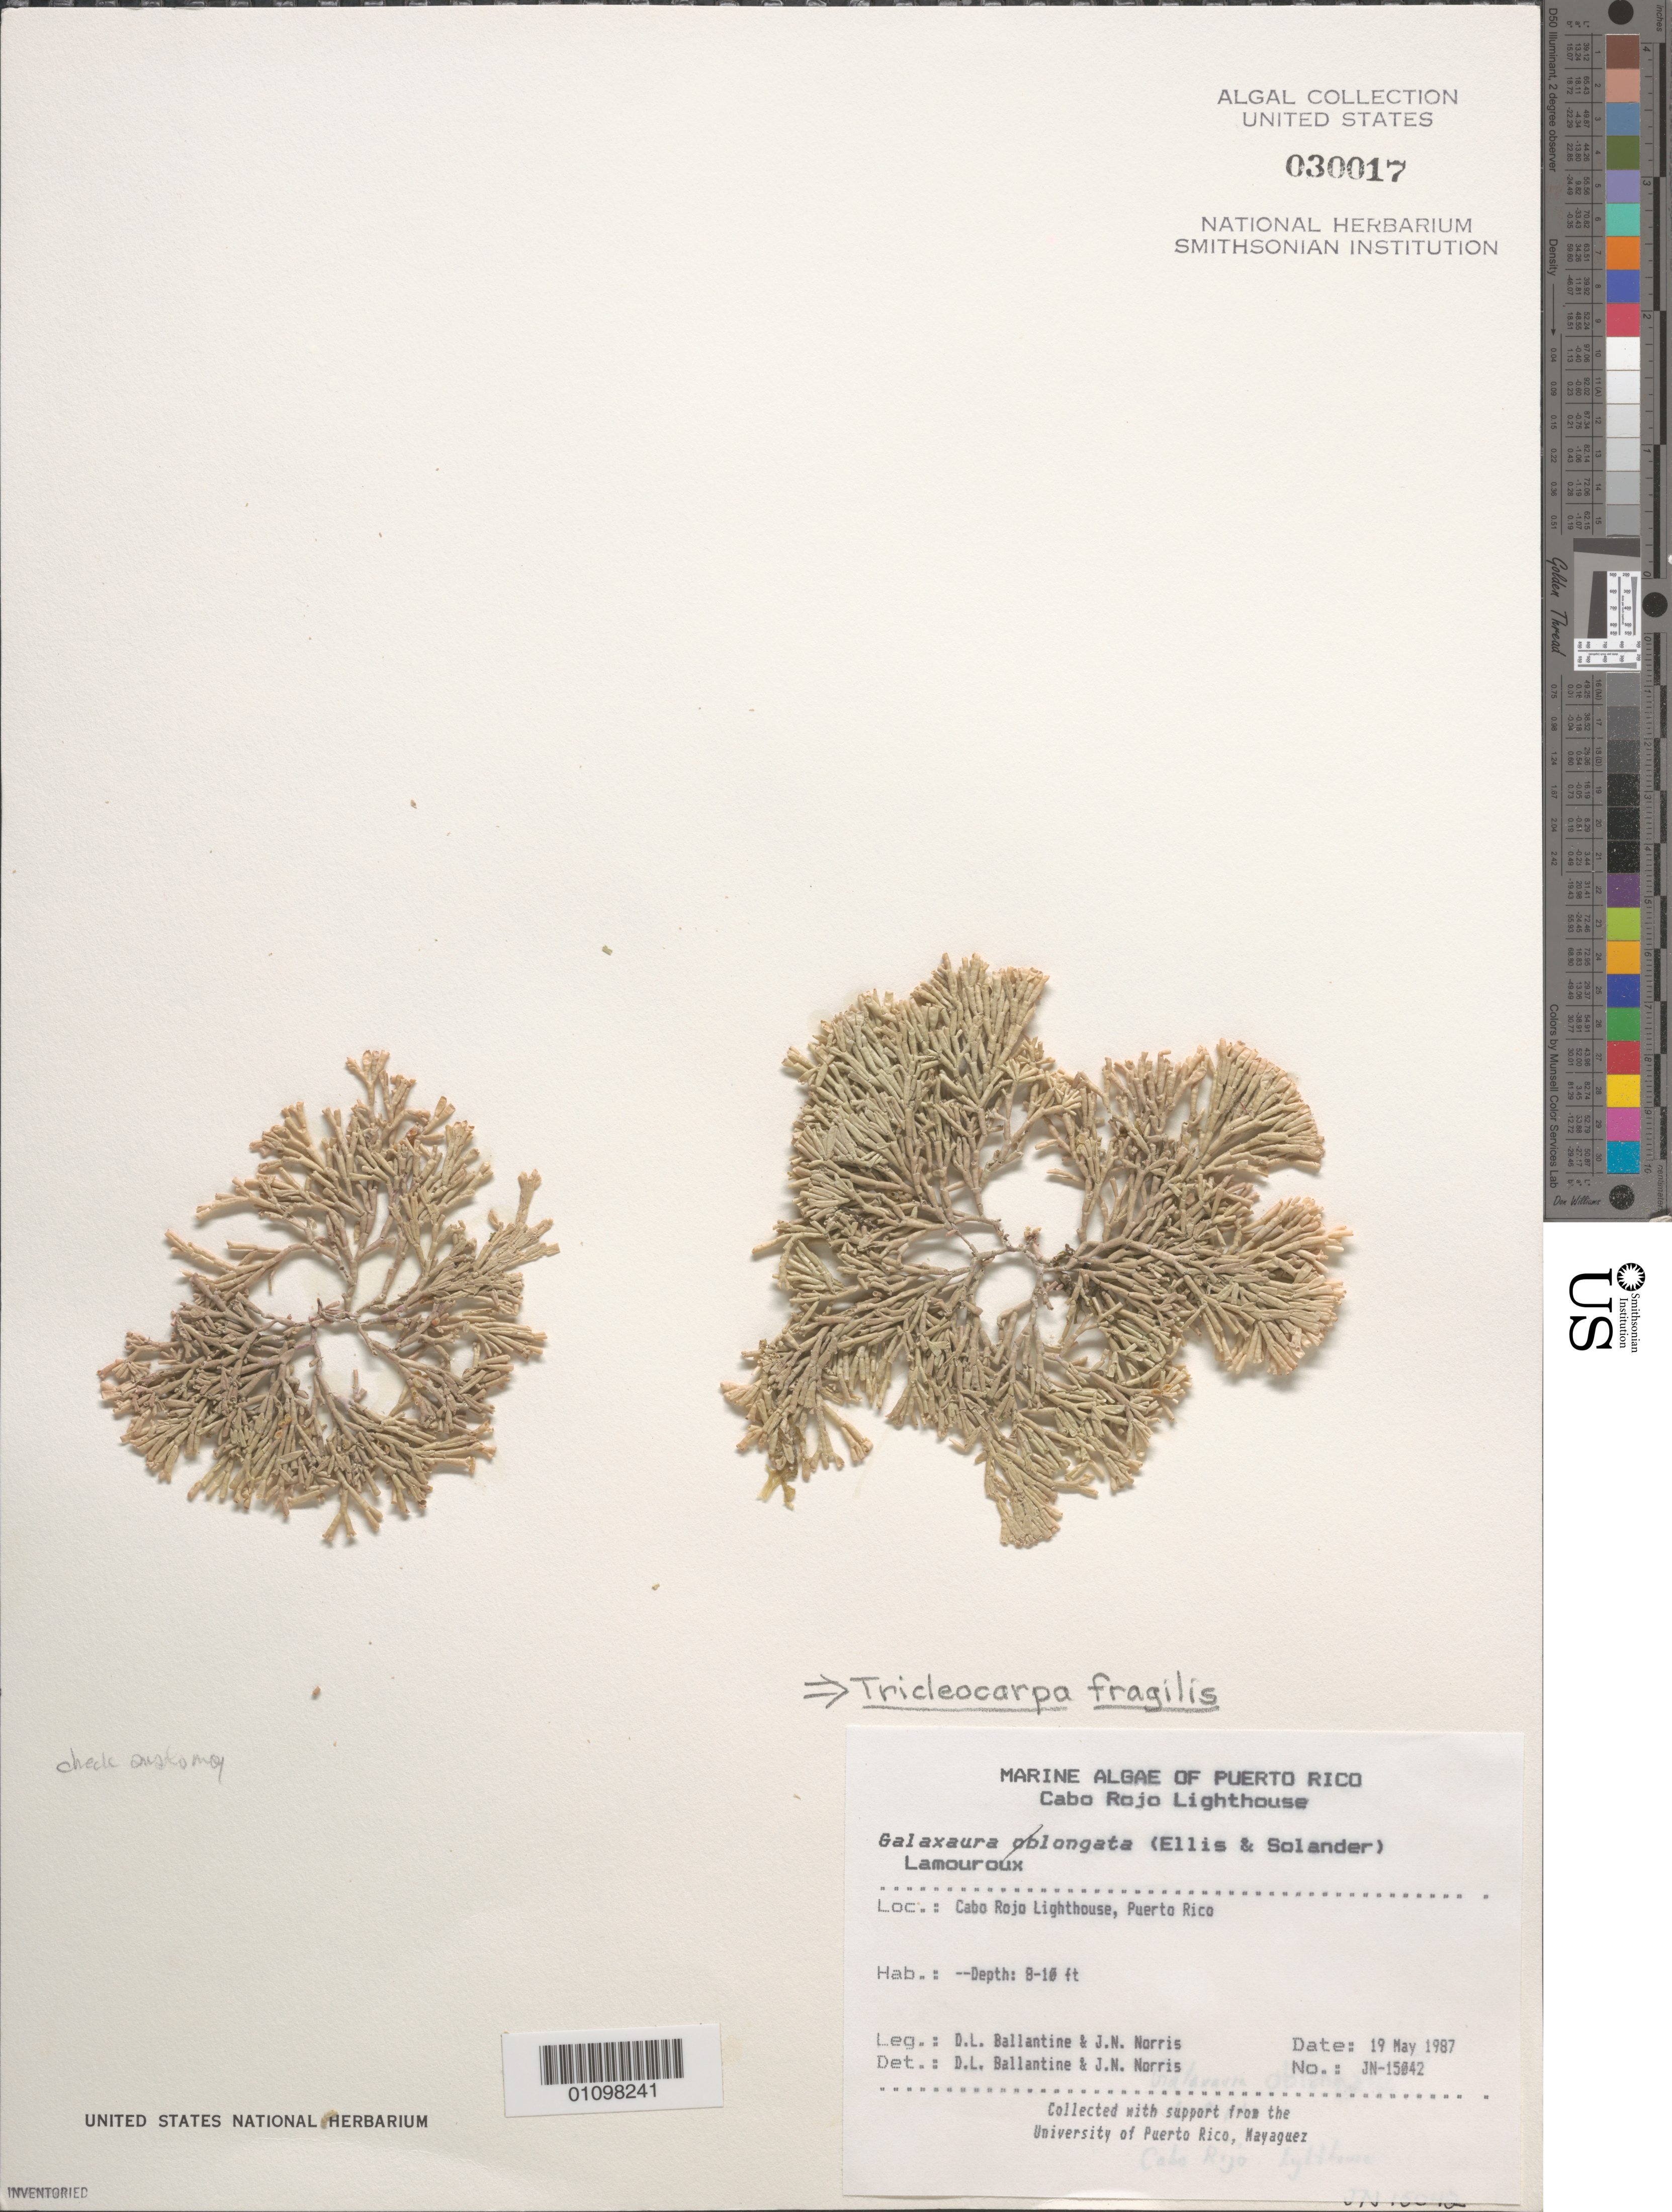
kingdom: Plantae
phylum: Rhodophyta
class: Florideophyceae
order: Nemaliales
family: Galaxauraceae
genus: Tricleocarpa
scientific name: Tricleocarpa fragilis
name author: (L.) Huisman & R.A. Towns.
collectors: D.L. Ballantine & J. N. Norris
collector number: JN-15042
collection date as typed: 19 May 1987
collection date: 1987-05-19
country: Puerto Rico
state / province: Cabo Rojo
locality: Cabo Rojo Lighthouse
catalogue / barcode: US 30017